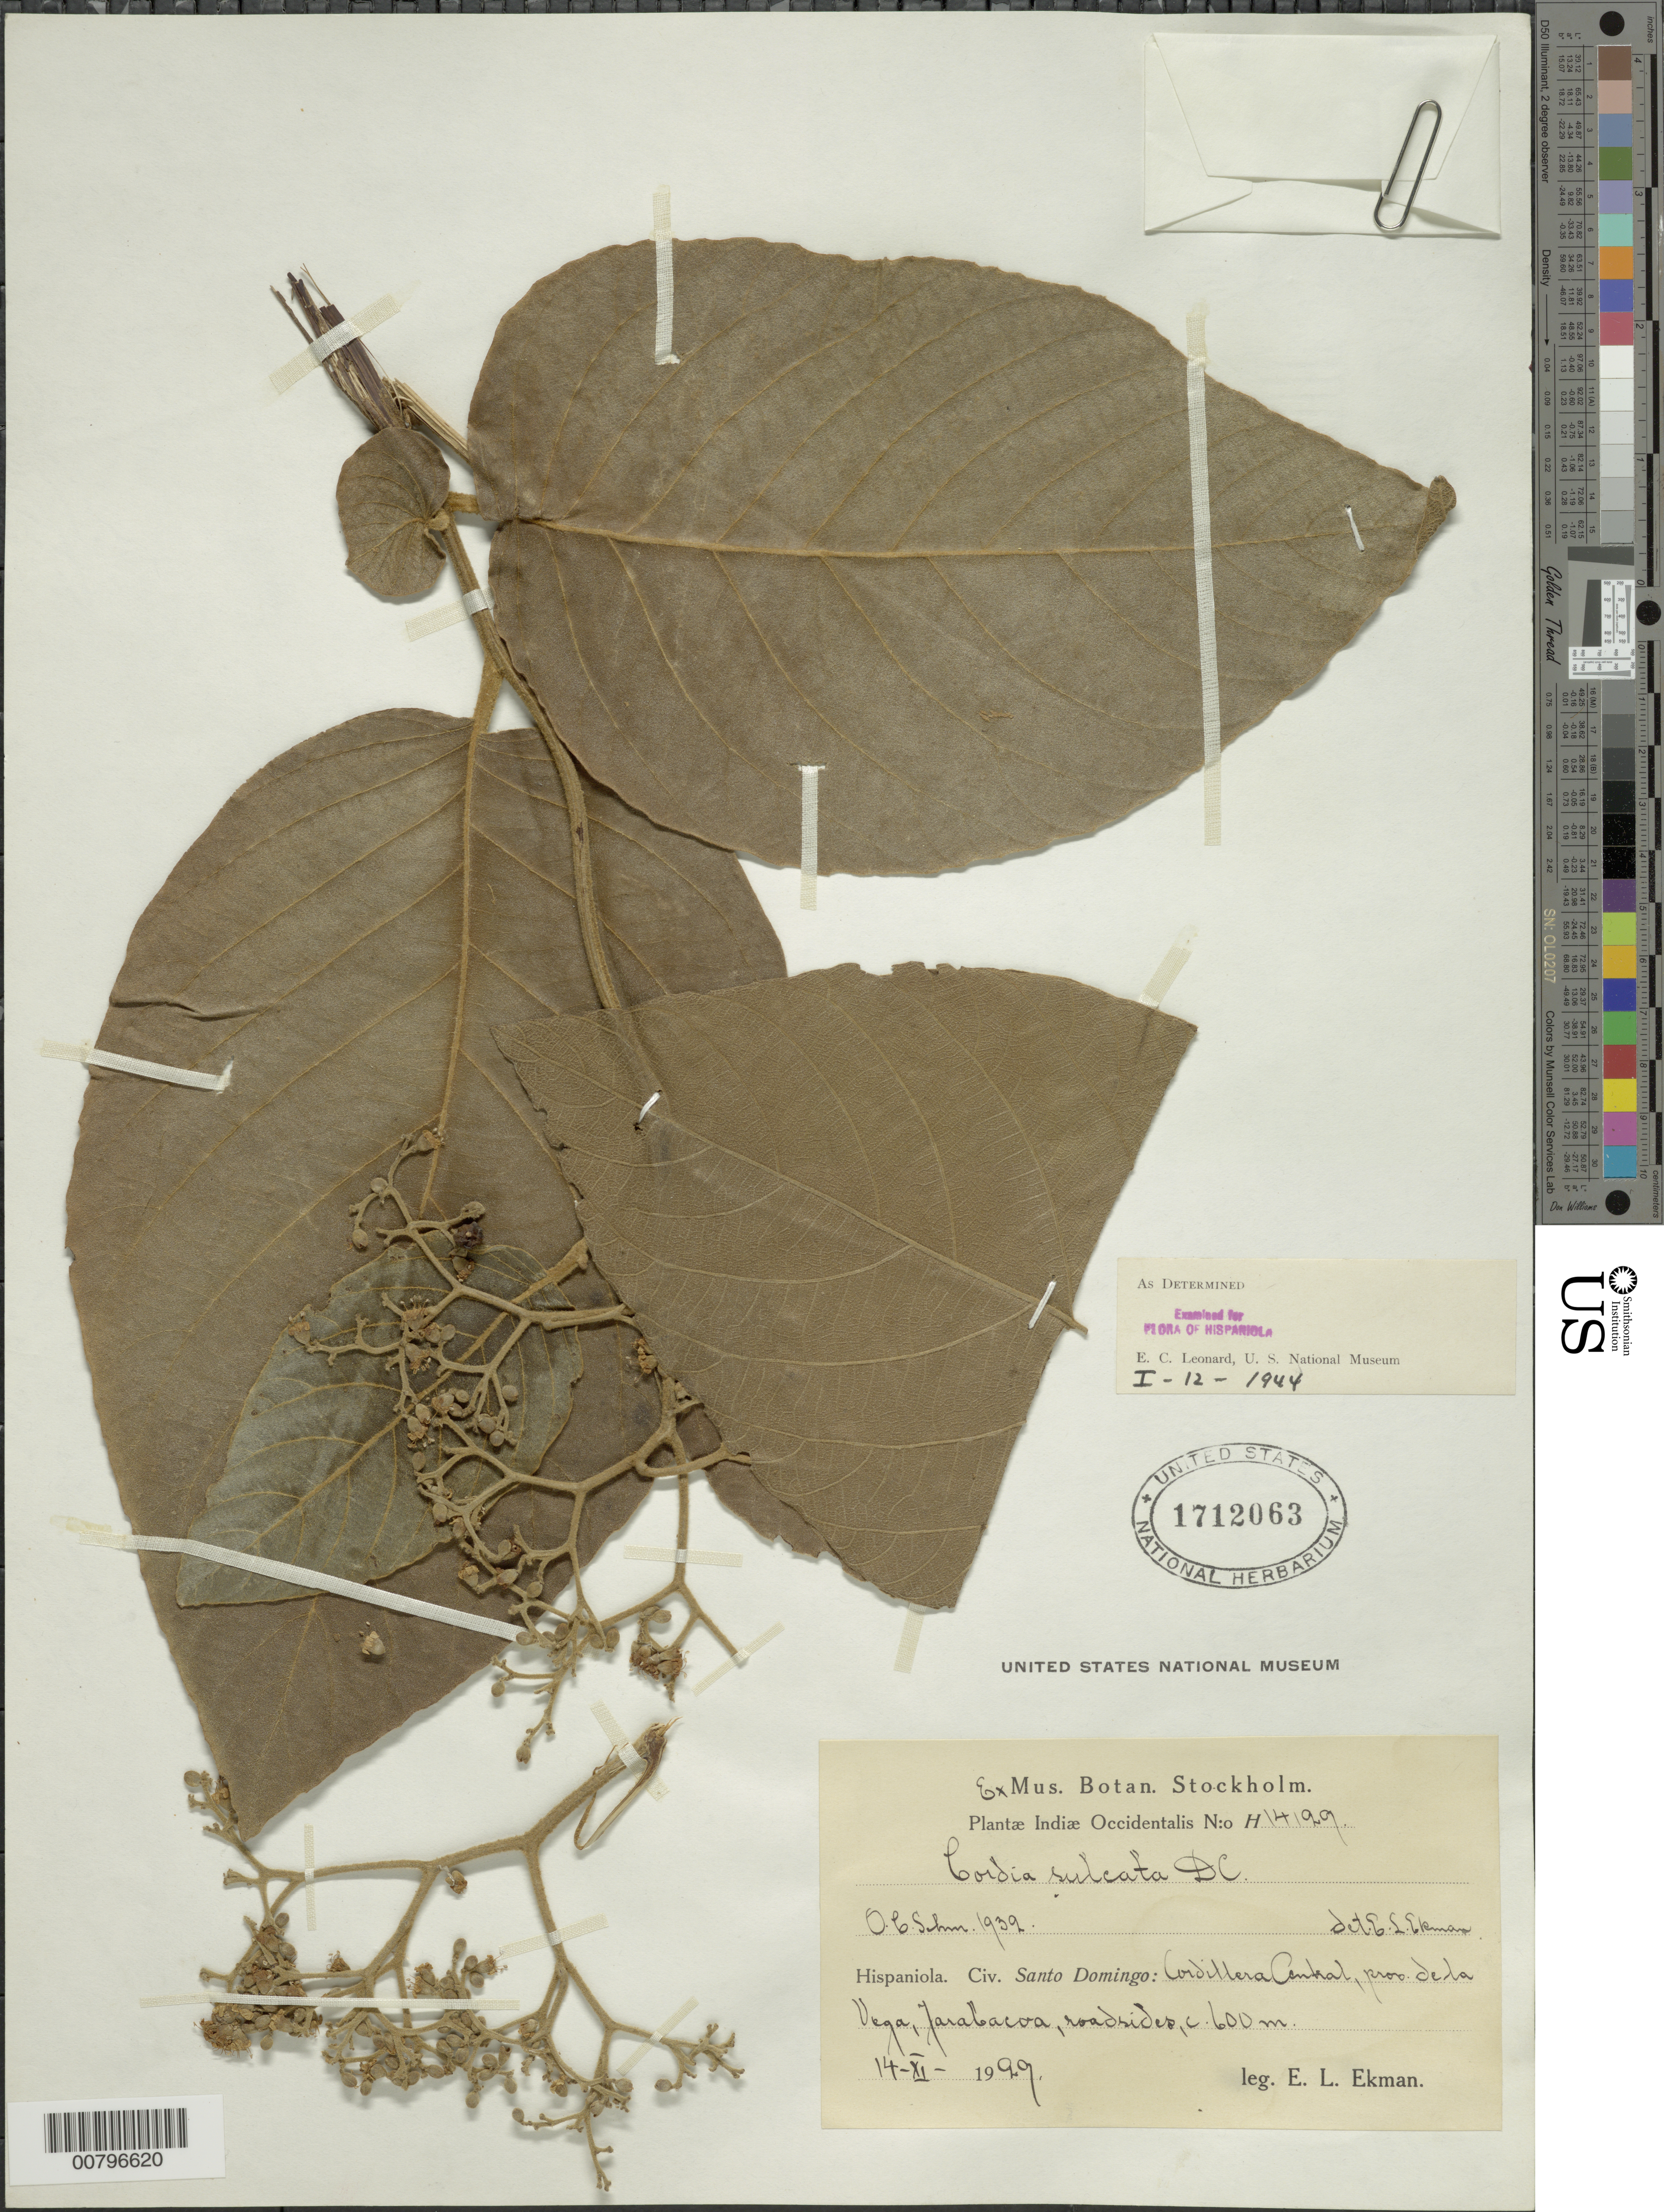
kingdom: Plantae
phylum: Tracheophyta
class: Magnoliopsida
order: Boraginales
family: Cordiaceae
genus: Cordia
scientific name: Cordia sulcata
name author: DC.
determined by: Leonard, Emery C., (US)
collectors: E. L. Ekman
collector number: H 14129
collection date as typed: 14 Nov 1929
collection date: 1929-11-14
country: Dominican Republic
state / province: La Vega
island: Hispaniola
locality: Cordillera Central, Jarabacoa.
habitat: Roadsides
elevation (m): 600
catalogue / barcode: US 1712063